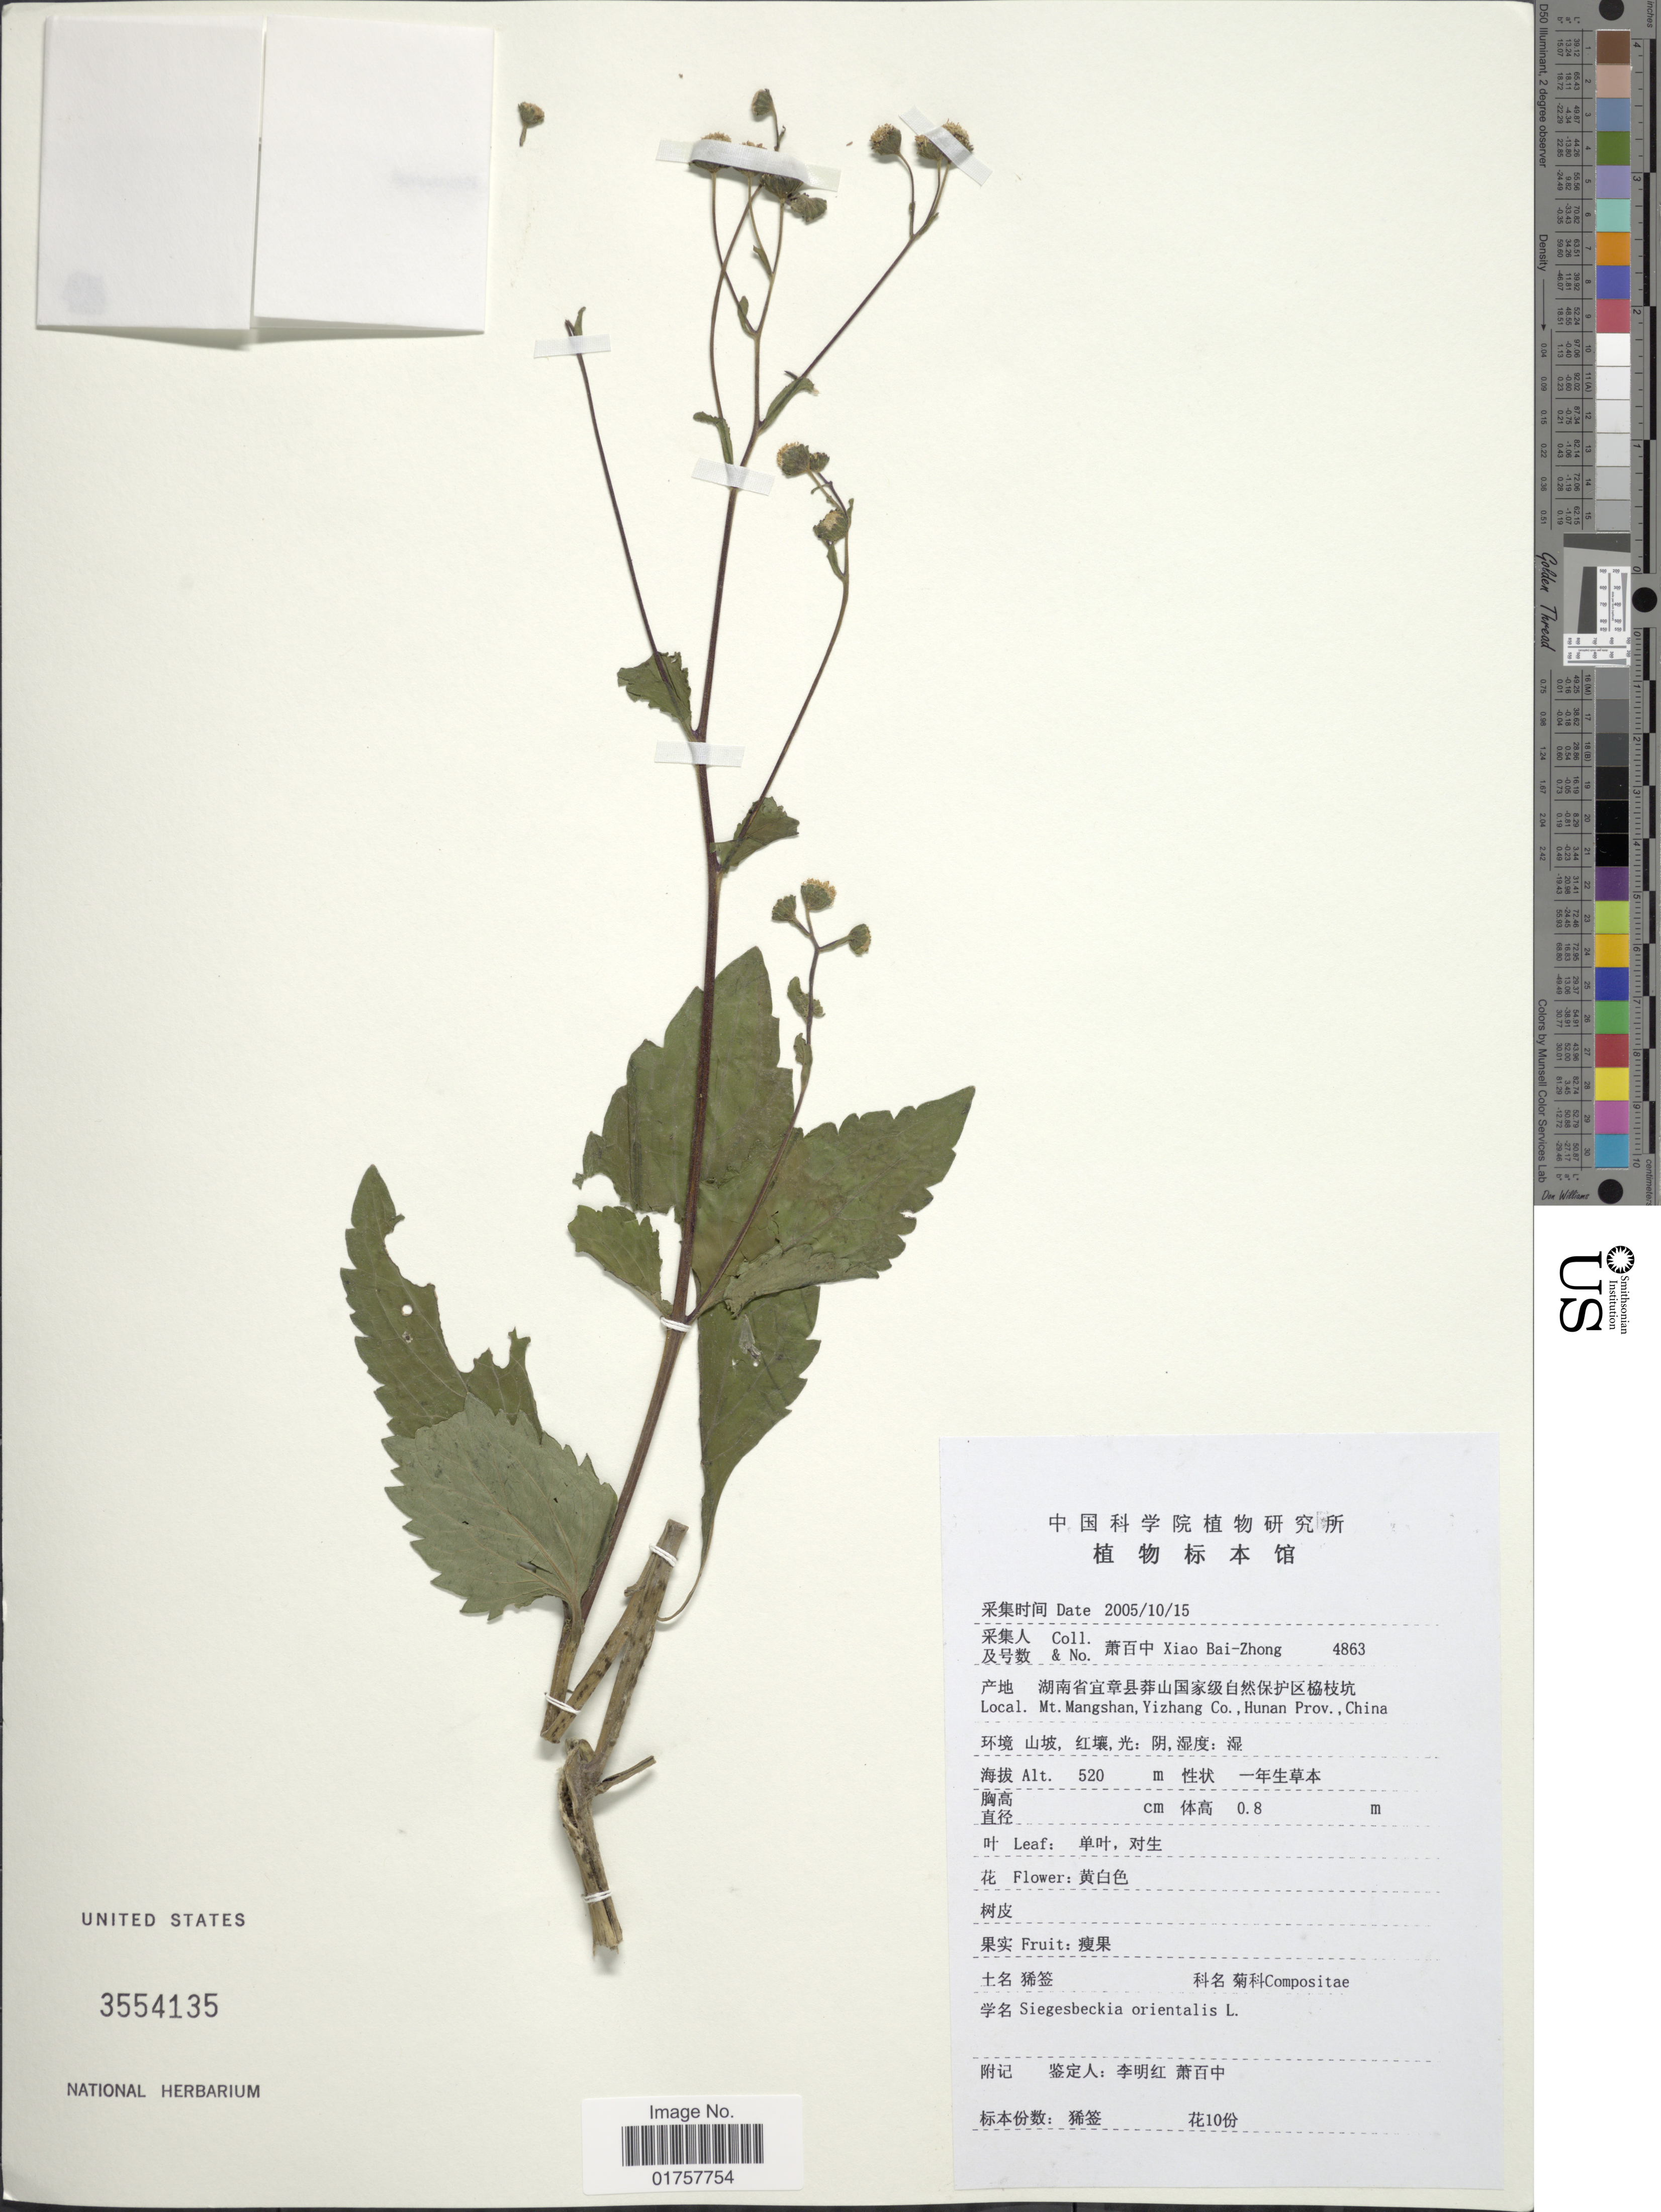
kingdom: Plantae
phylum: Tracheophyta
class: Magnoliopsida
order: Asterales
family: Asteraceae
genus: Sigesbeckia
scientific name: Sigesbeckia orientalis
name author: L.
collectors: B. Z. Xiao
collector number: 4863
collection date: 2005-10-15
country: China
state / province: Hunan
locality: Mt. Mangshan, Yizhang Co.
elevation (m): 520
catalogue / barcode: US 3554135